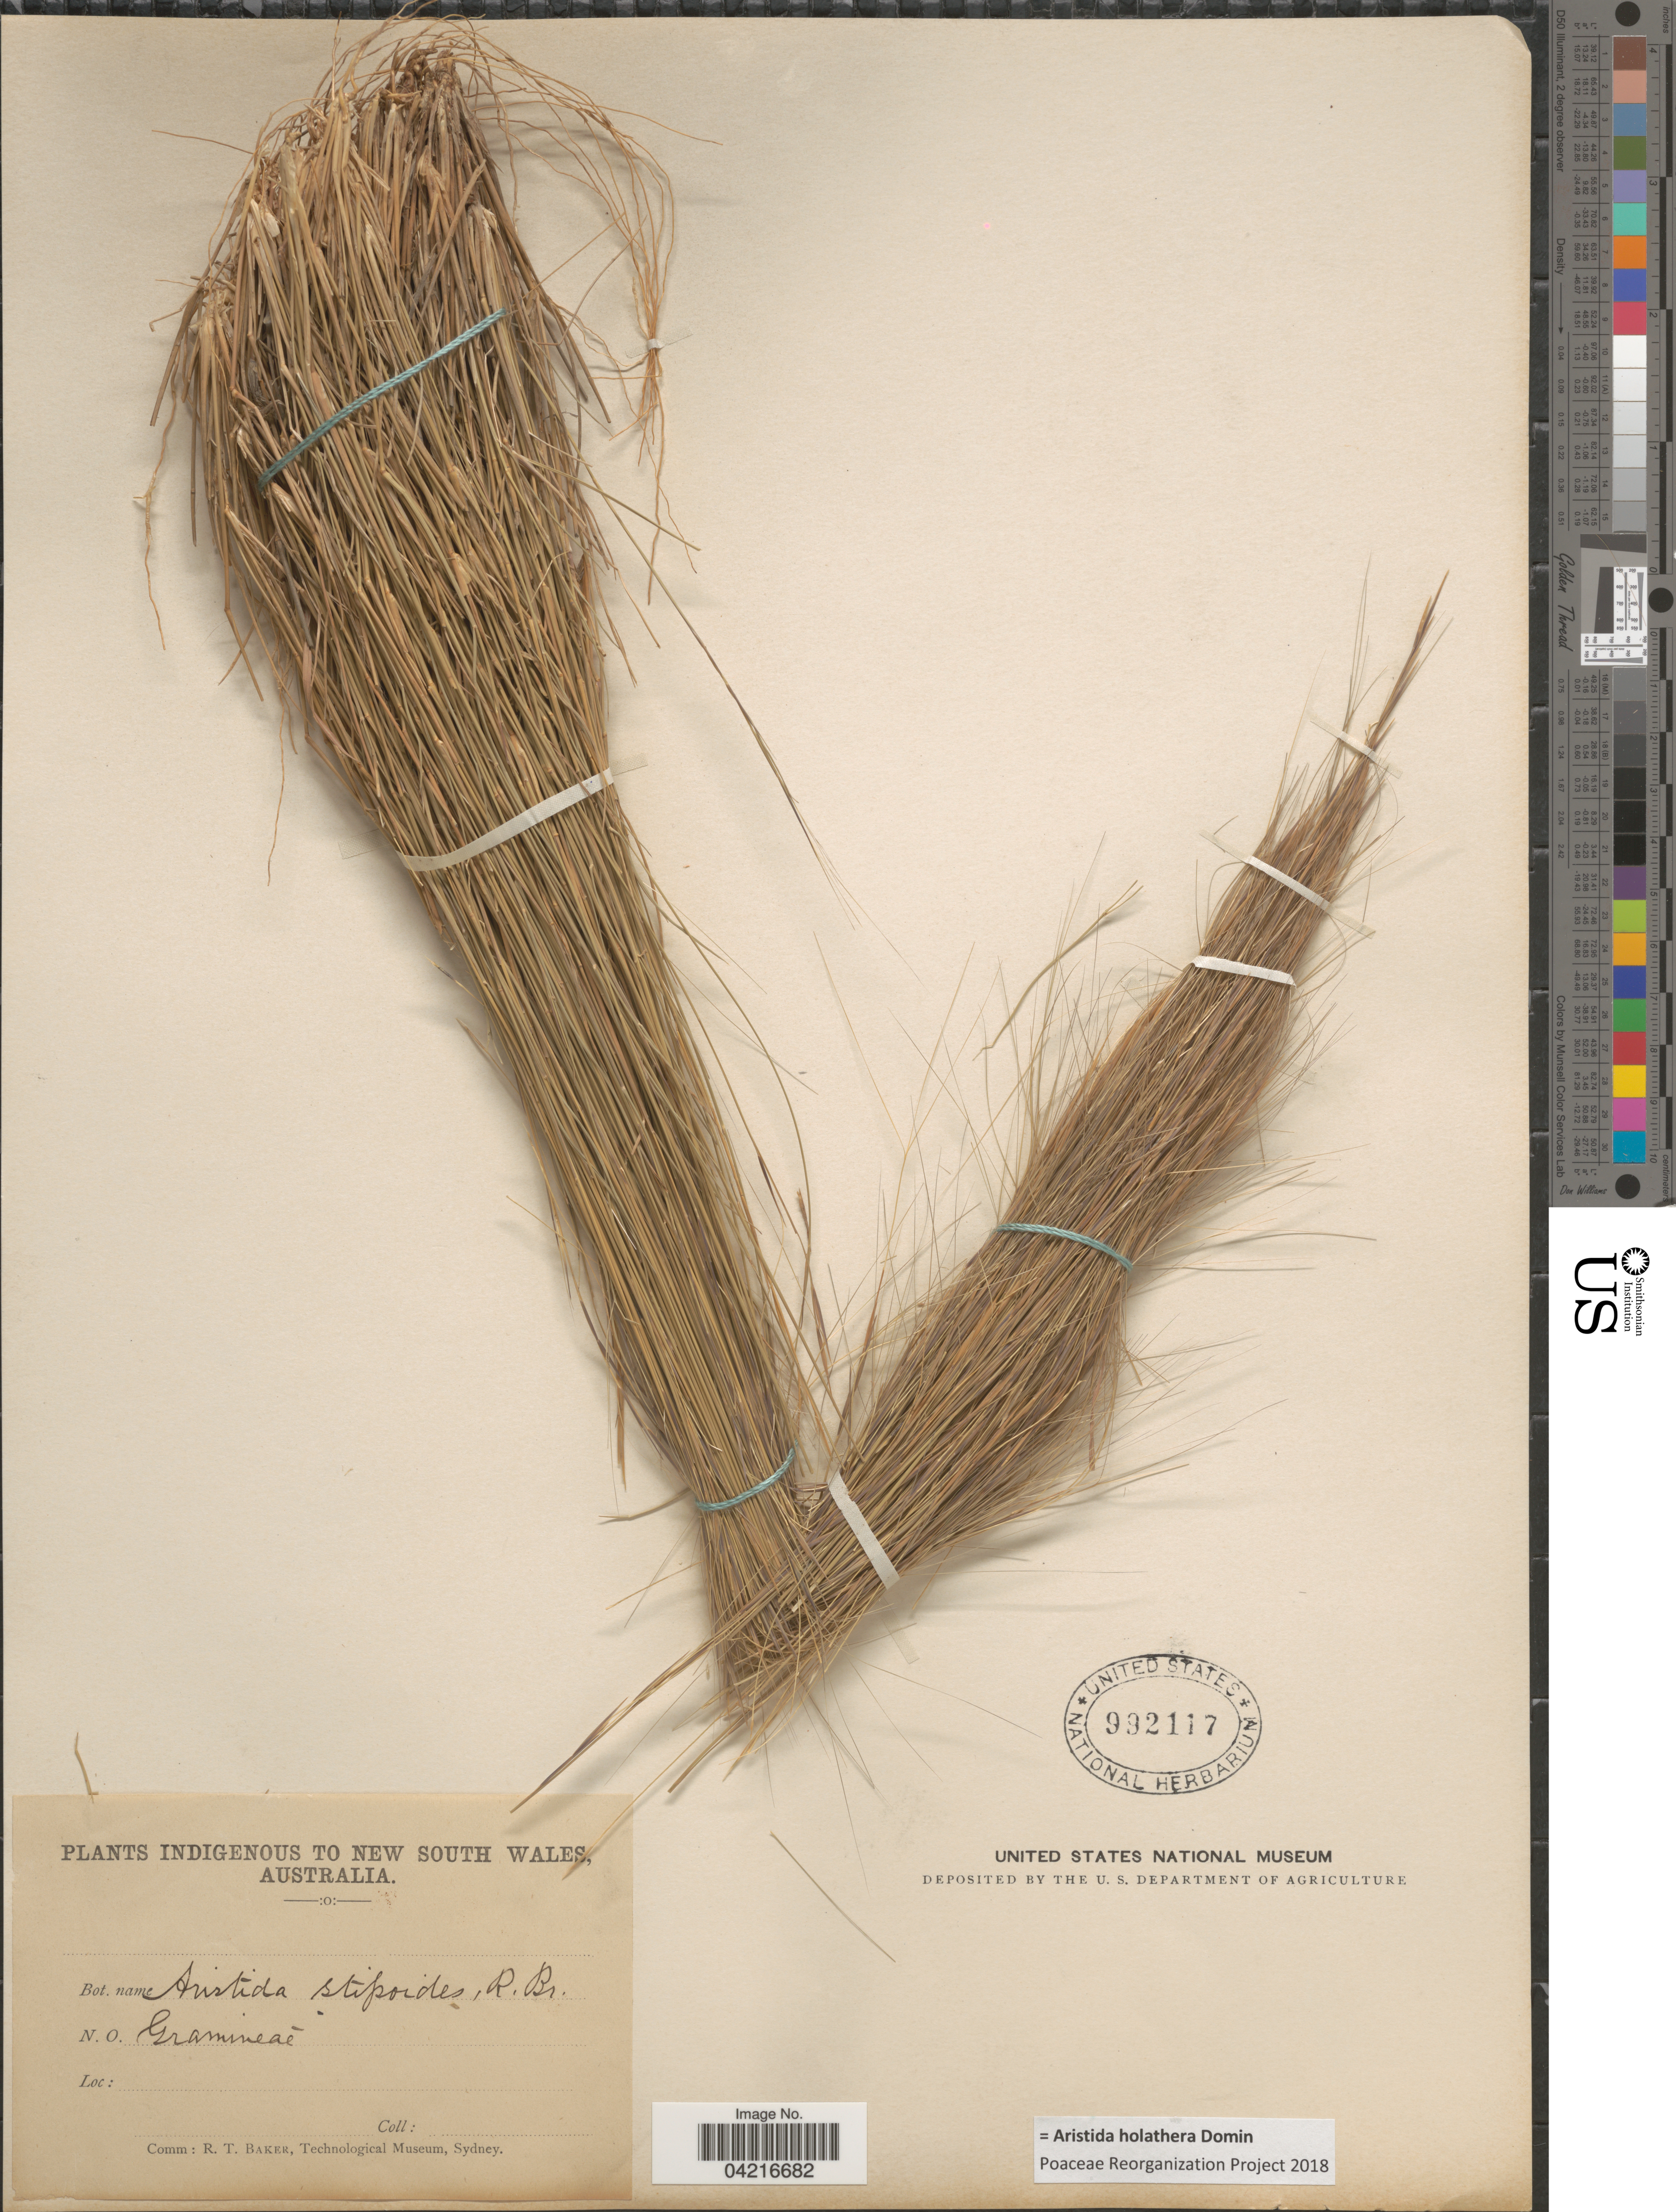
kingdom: Plantae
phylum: Tracheophyta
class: Liliopsida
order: Poales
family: Poaceae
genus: Aristida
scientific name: Aristida holathera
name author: Domin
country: Australia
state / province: New South Wales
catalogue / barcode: US 992117